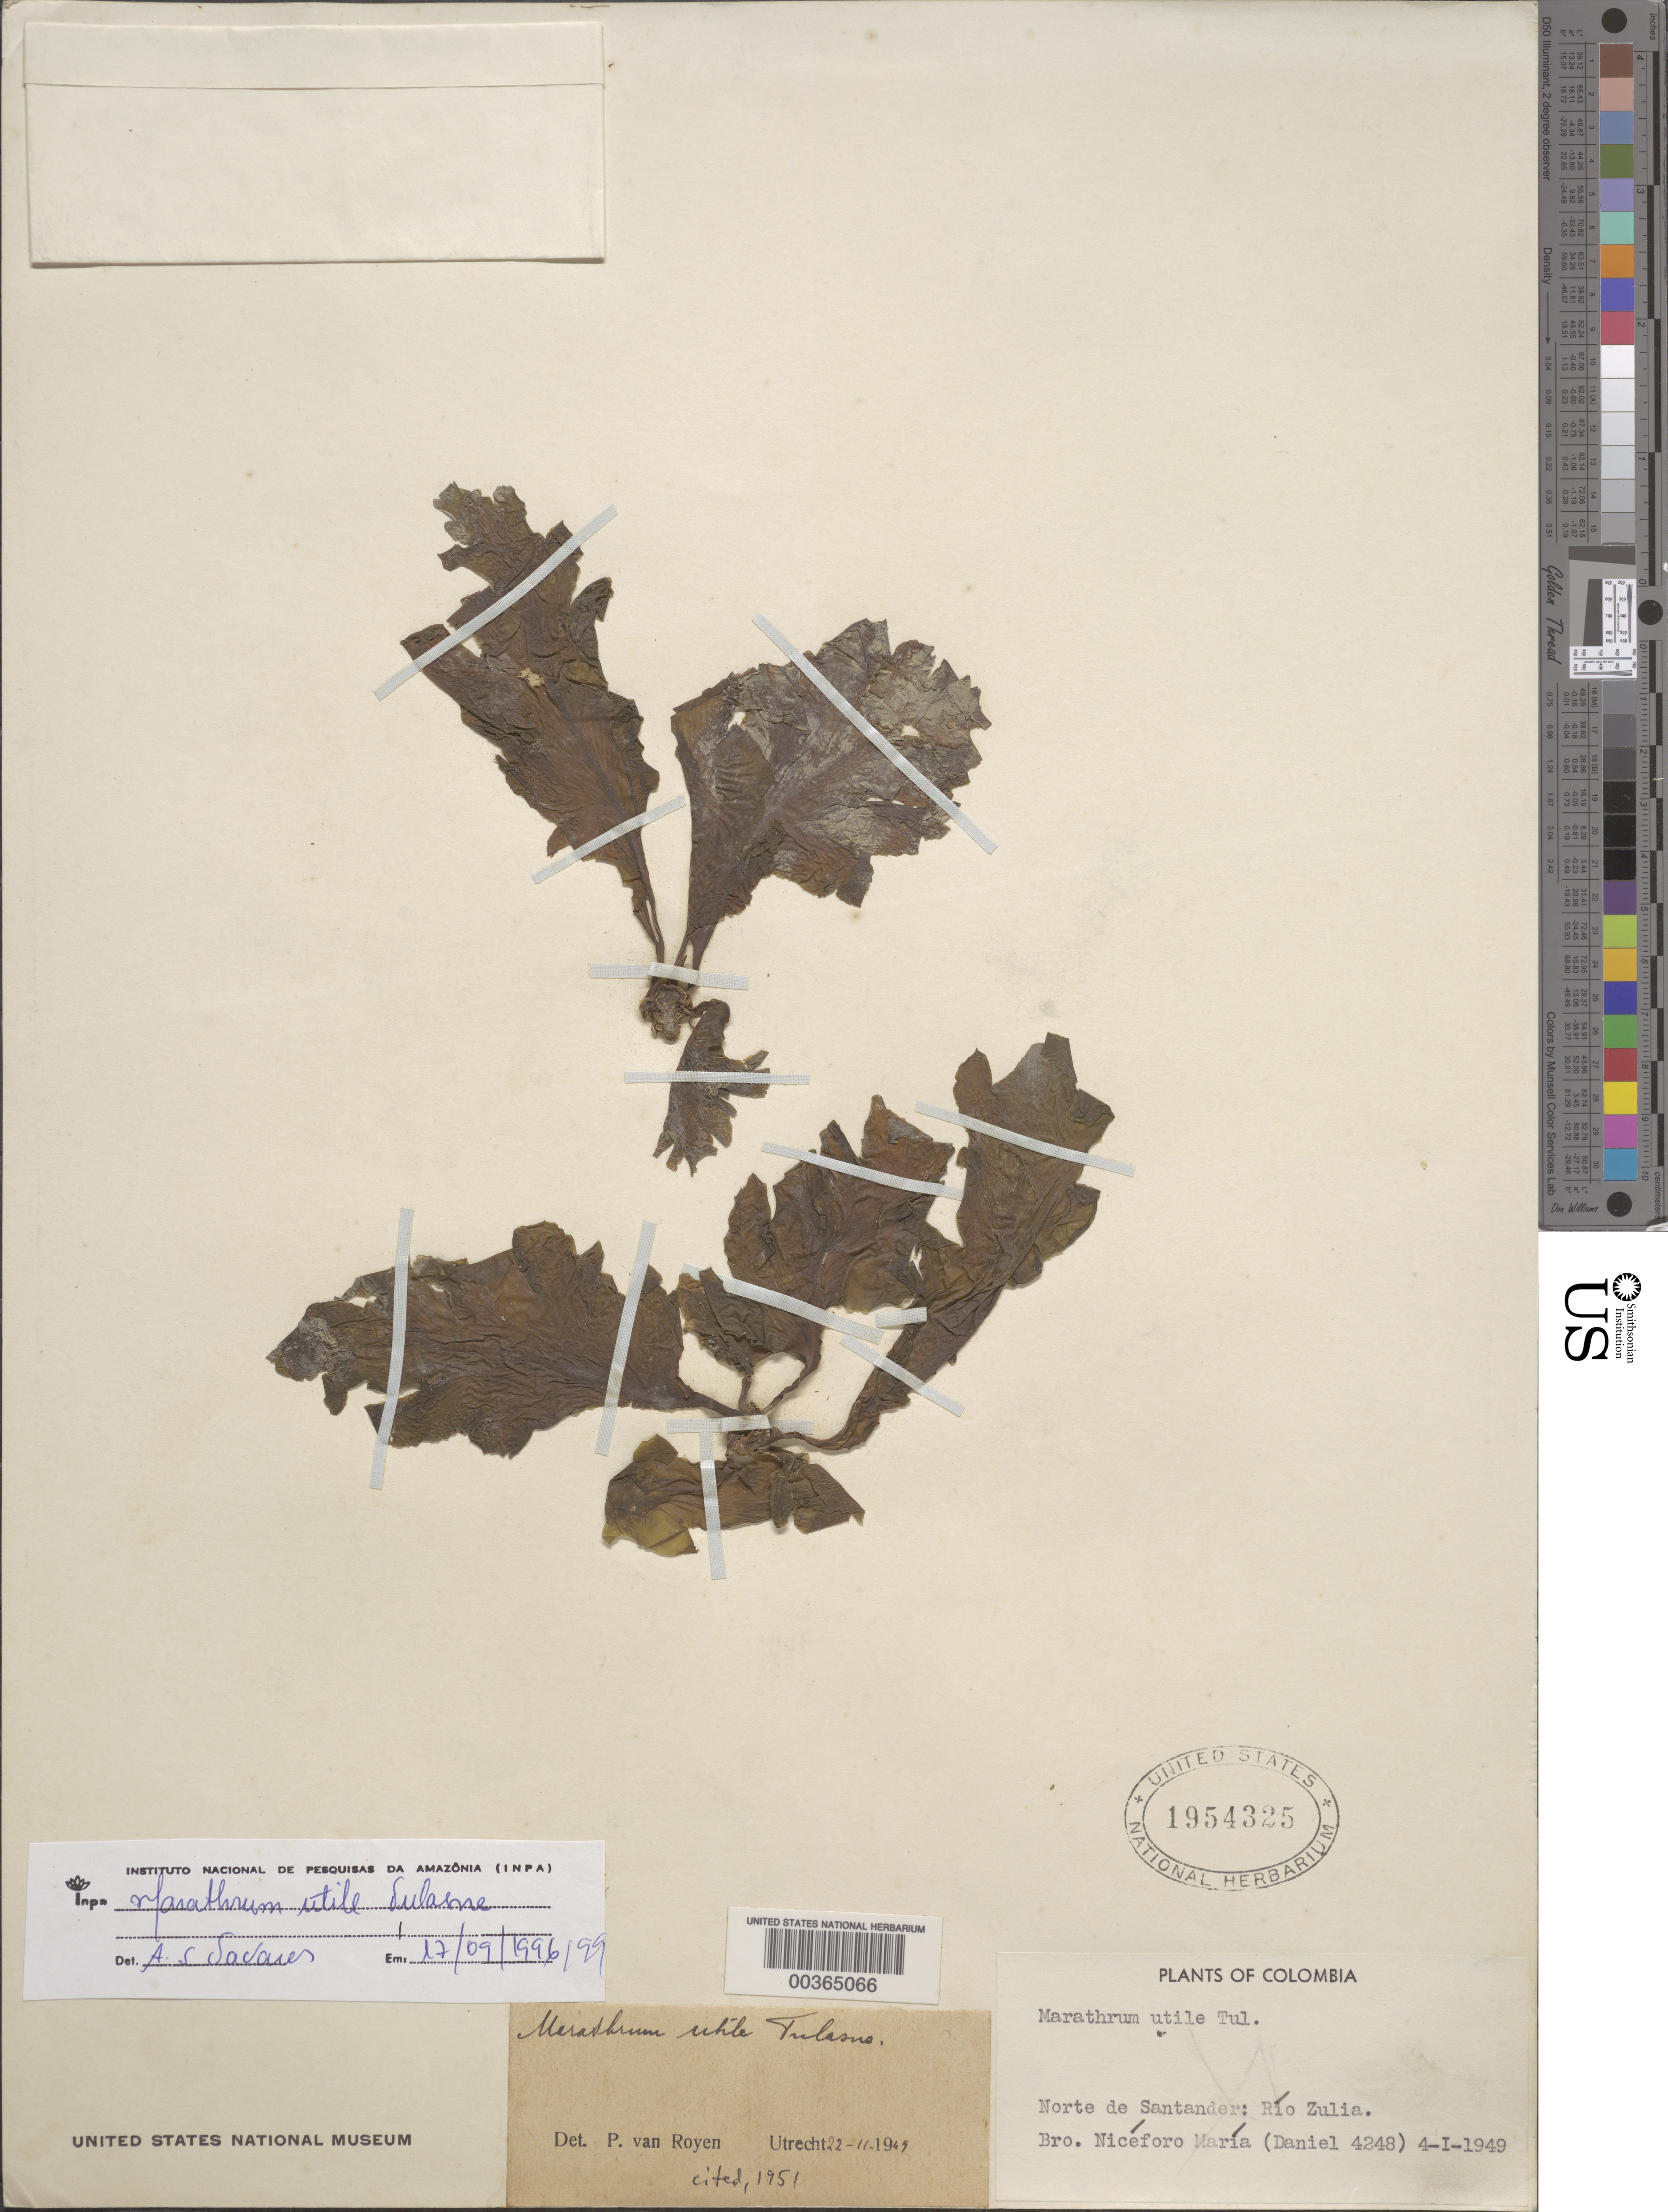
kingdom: Plantae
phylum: Tracheophyta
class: Magnoliopsida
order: Malpighiales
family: Podostemaceae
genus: Marathrum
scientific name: Marathrum utile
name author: Tul.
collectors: M. Niceforo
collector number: Daniel 4248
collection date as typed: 04 Jan 1949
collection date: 1949-01-04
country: Colombia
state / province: Norte de Santander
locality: Rio Zulia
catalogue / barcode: US 1954325